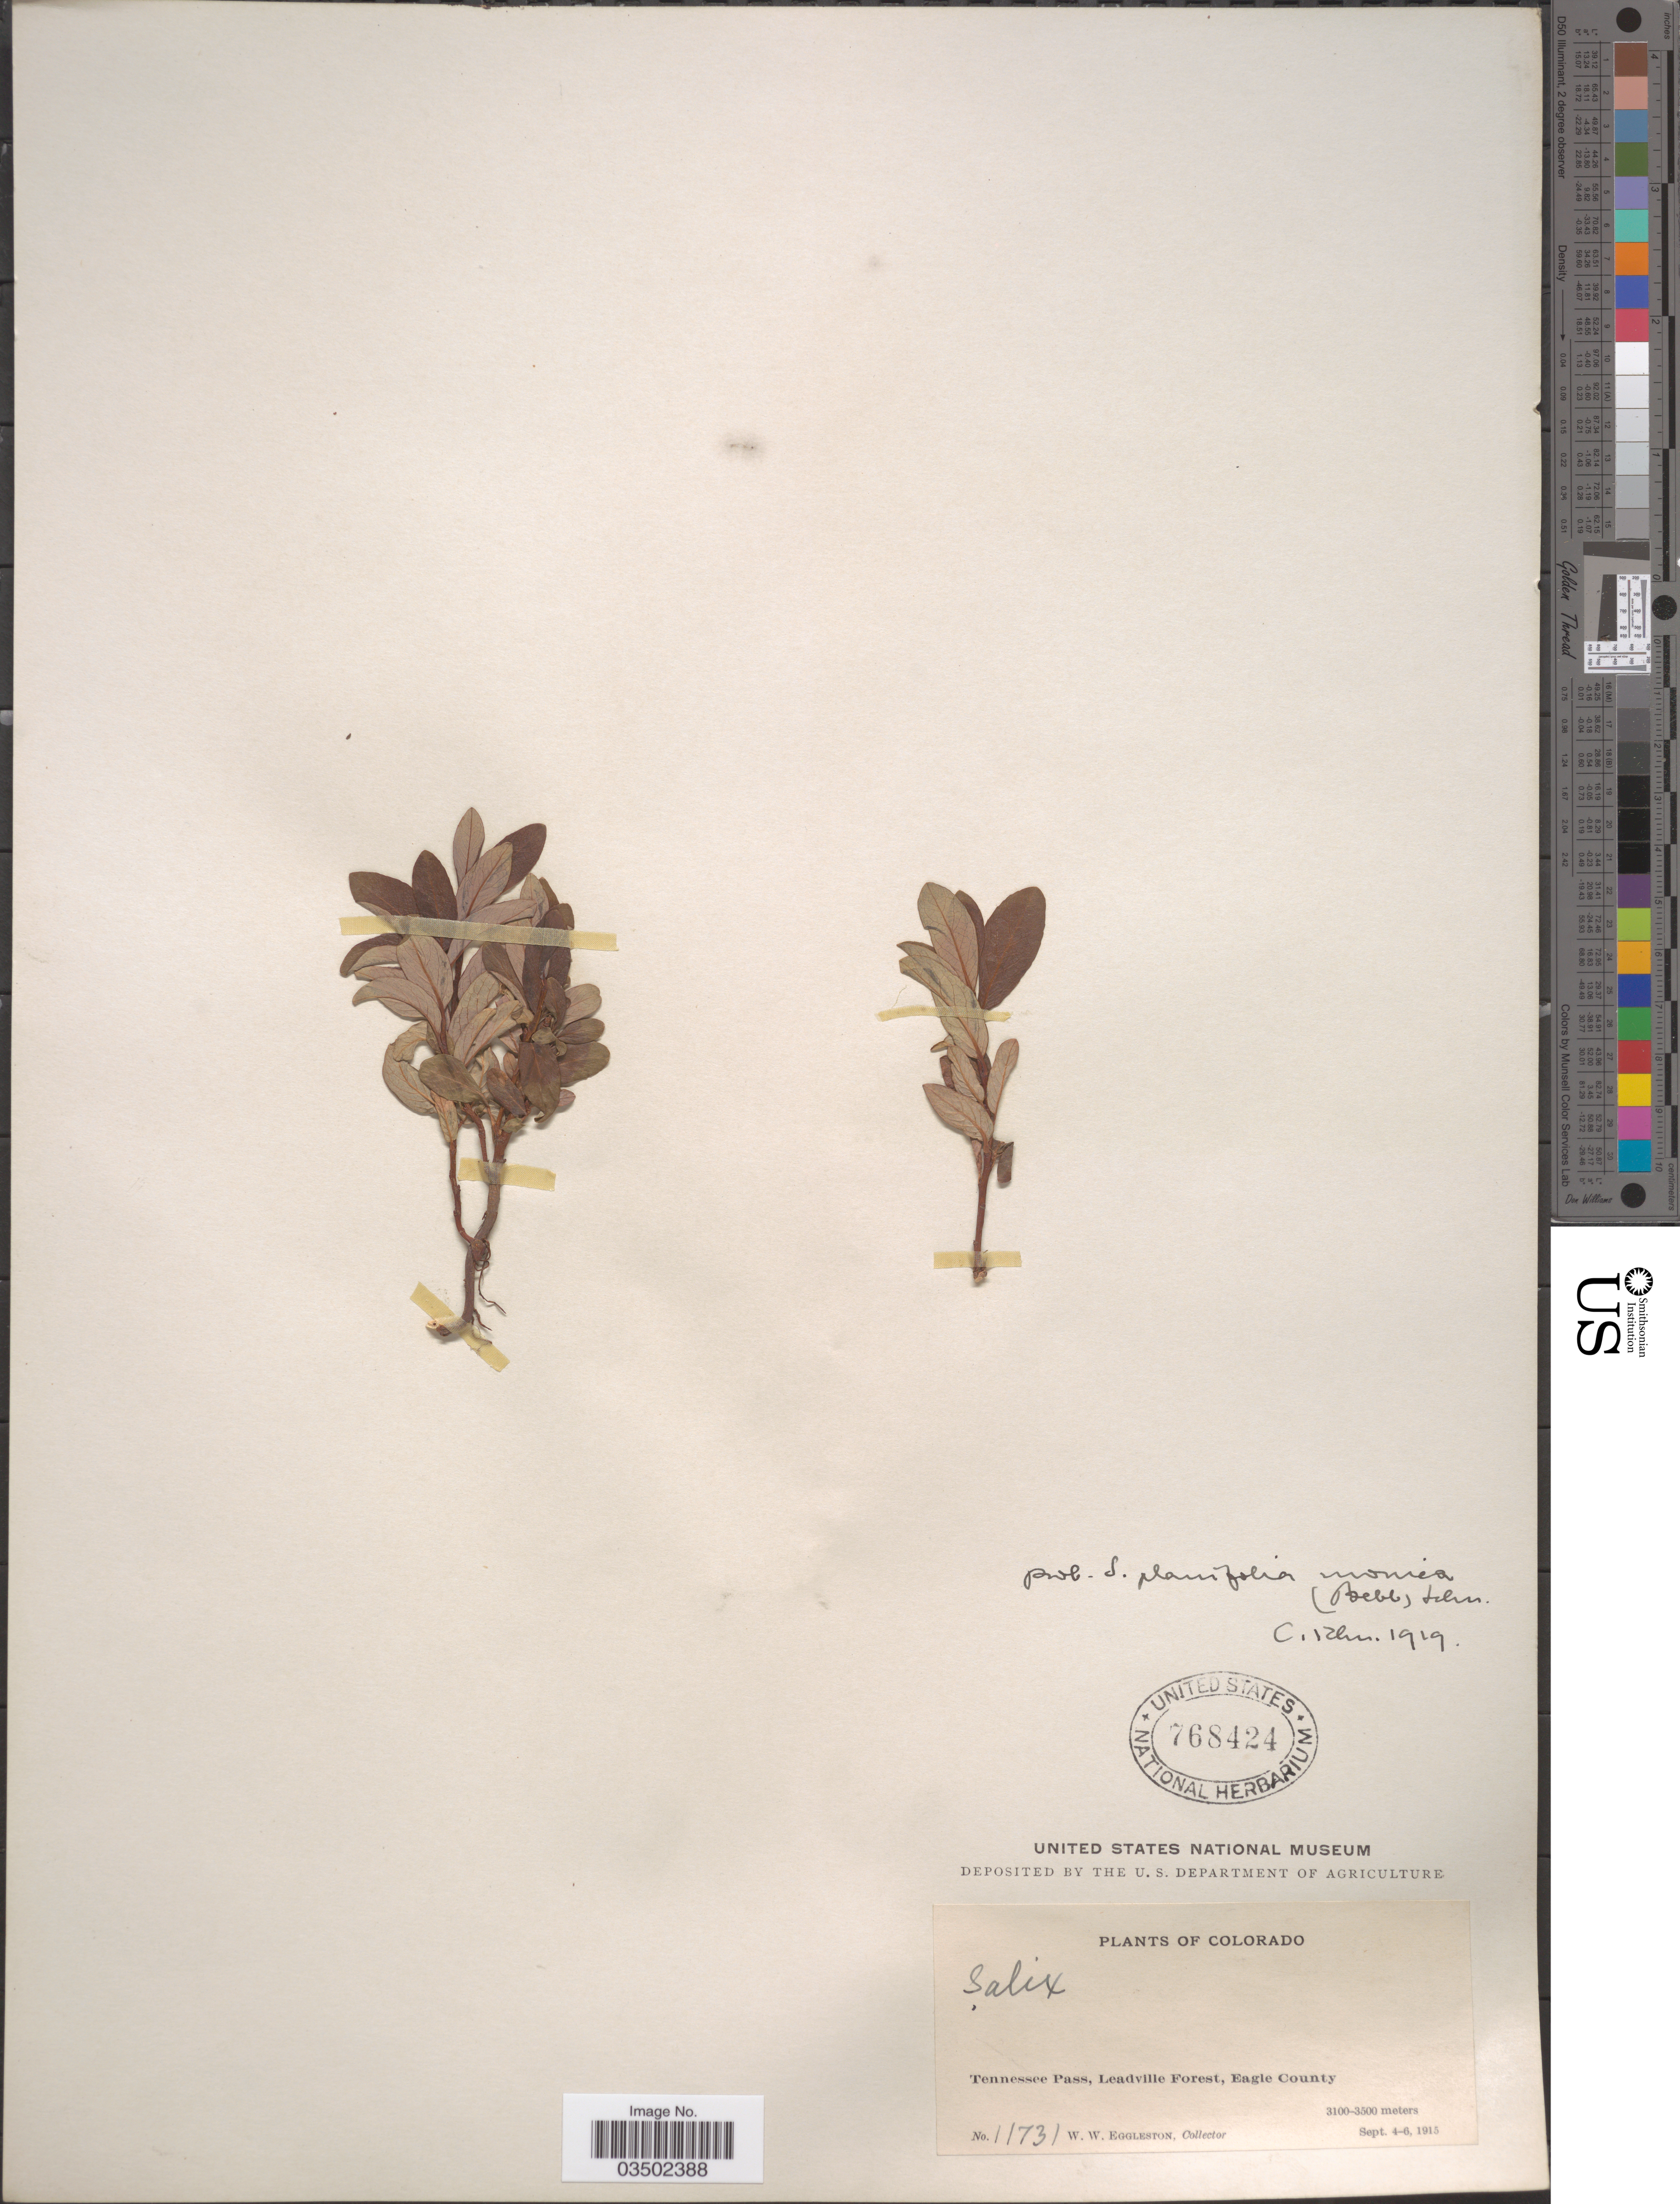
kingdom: Plantae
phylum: Tracheophyta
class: Magnoliopsida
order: Malpighiales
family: Salicaceae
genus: Salix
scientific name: Salix planifolia var. monica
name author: (Bebb) C.K. Schneid.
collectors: W. W. Eggleston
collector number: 11731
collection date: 1915-09-04/1915-09-06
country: United States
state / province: Colorado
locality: Tennessee Pass, Leadville Forest, Eagle County.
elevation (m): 3100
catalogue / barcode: US 768424